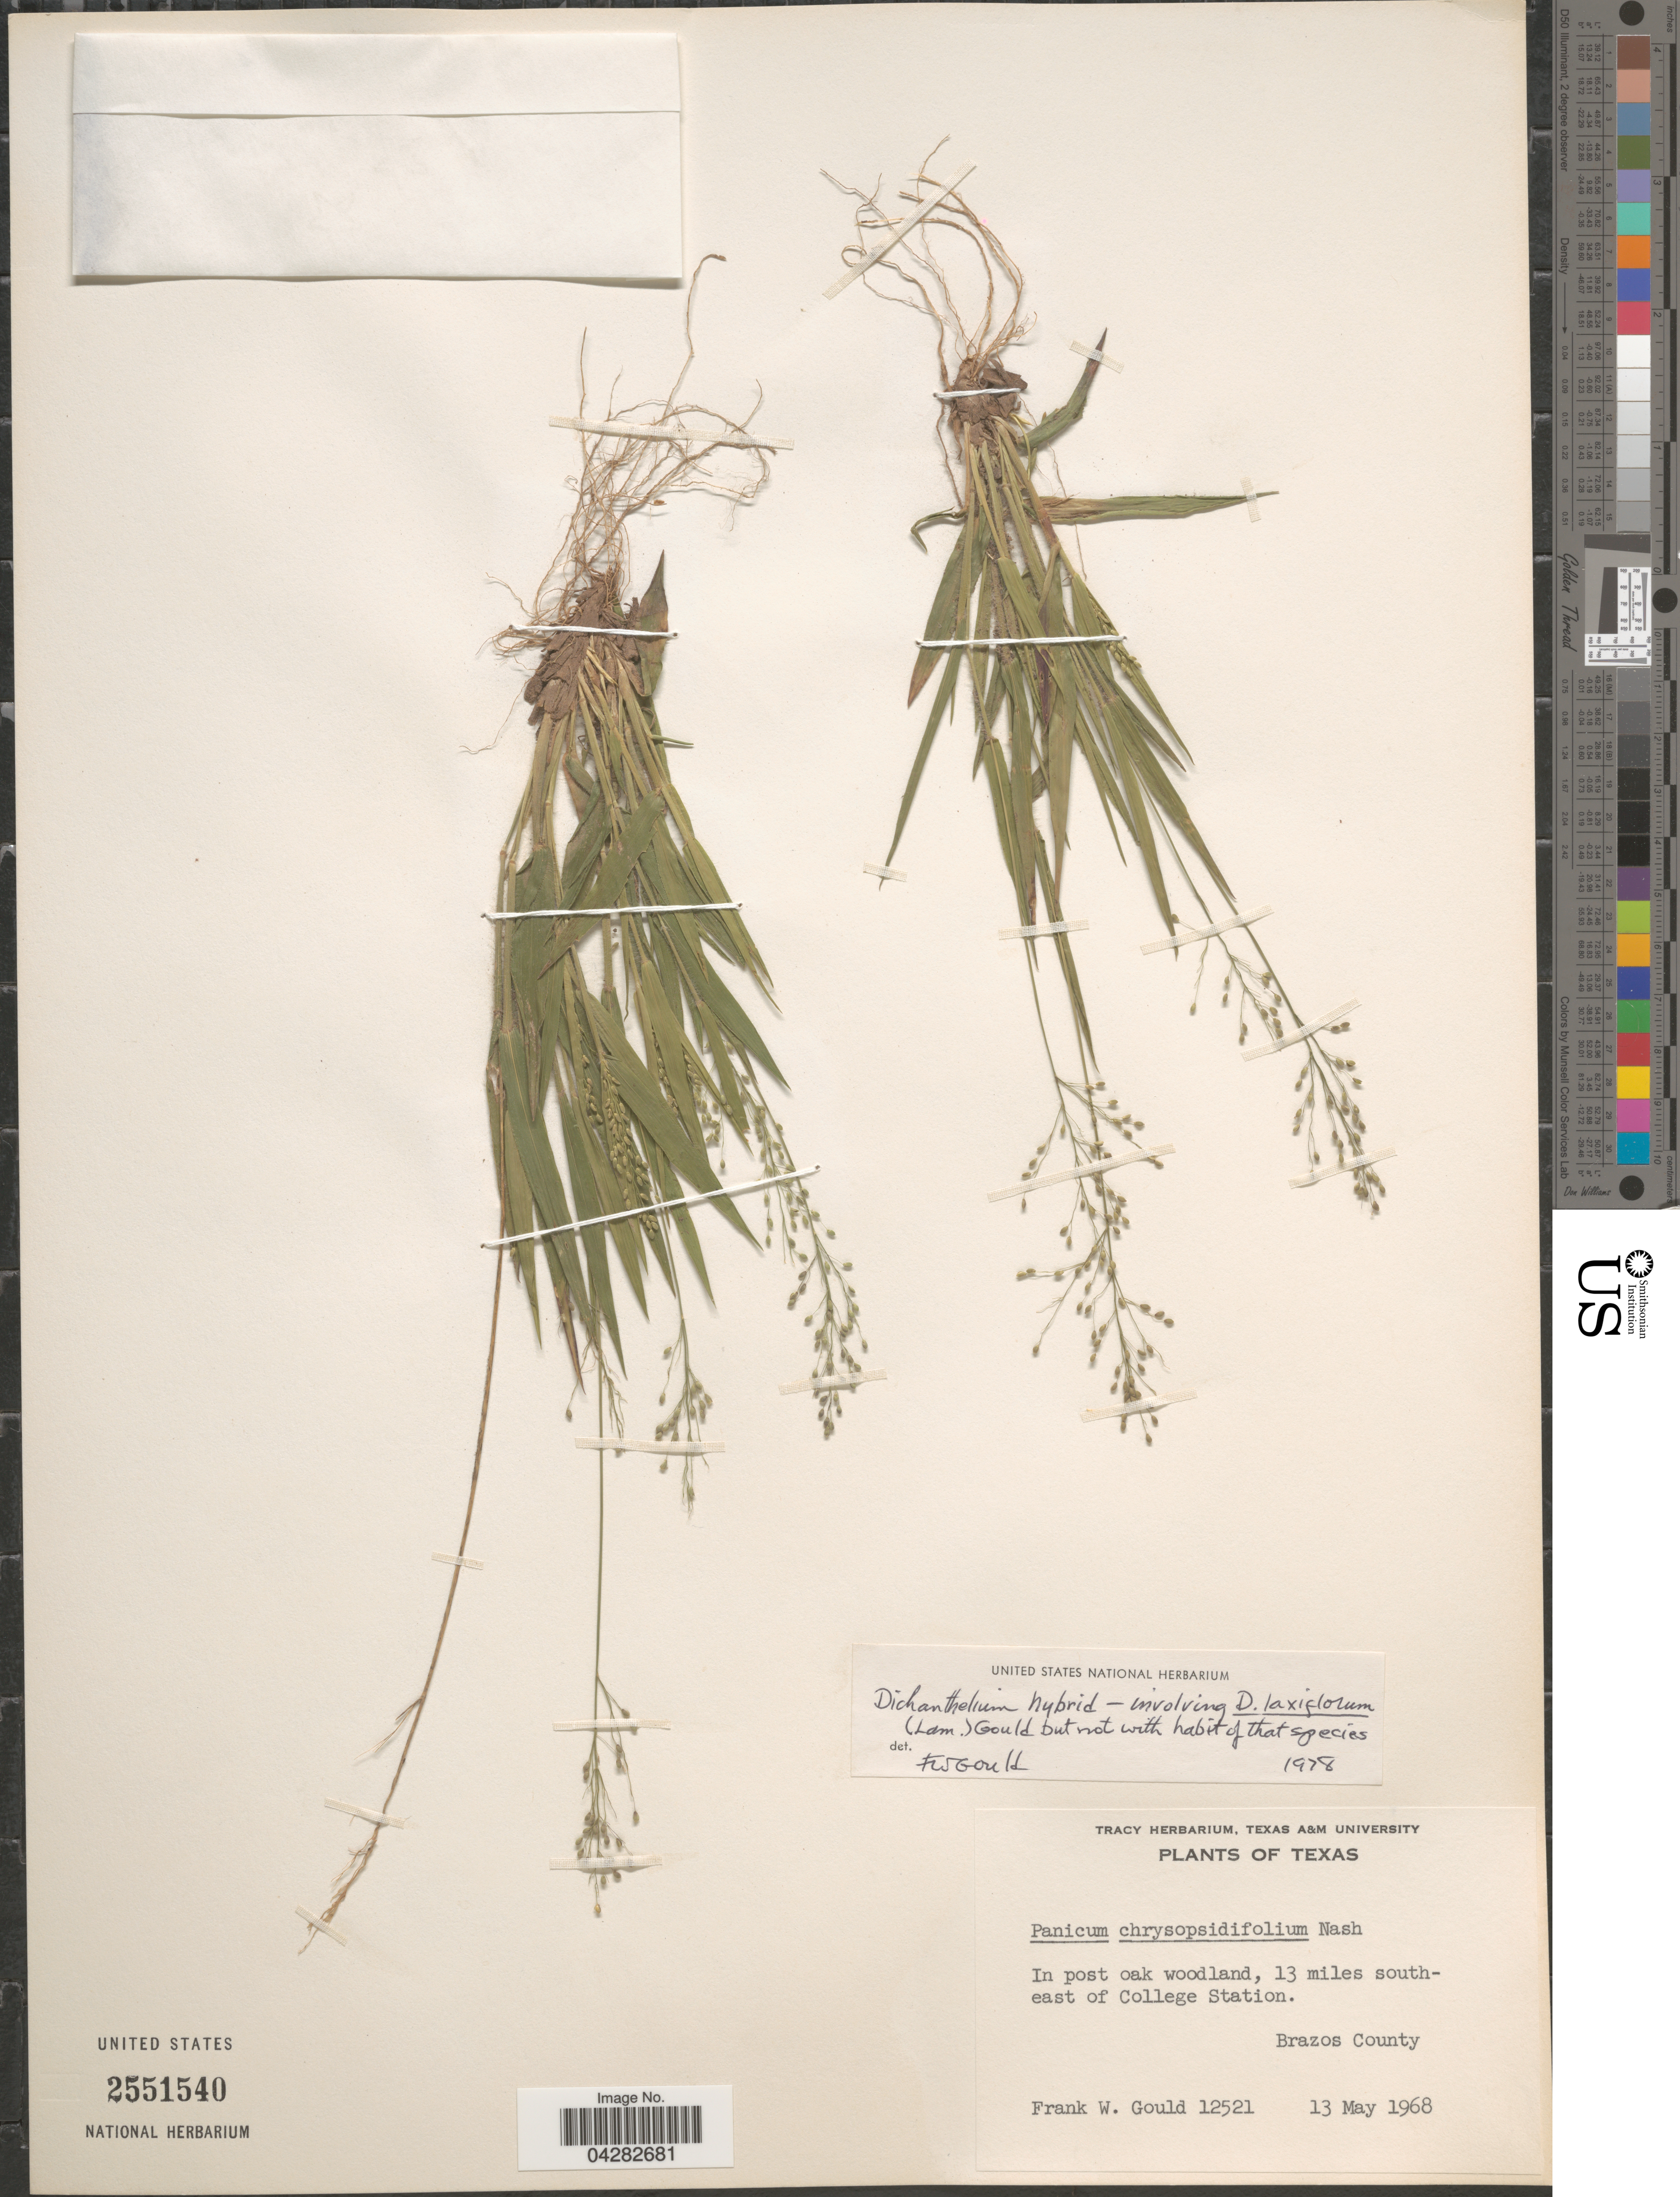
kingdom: Plantae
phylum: Tracheophyta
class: Liliopsida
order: Poales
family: Poaceae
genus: Dichanthelium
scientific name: Dichanthelium laxiflorum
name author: (Lam.) Gould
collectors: F. W. Gould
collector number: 12521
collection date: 1968-05-13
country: United States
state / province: Texas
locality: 13 miles southeast of College Station. Brazos County.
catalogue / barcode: US 2551540